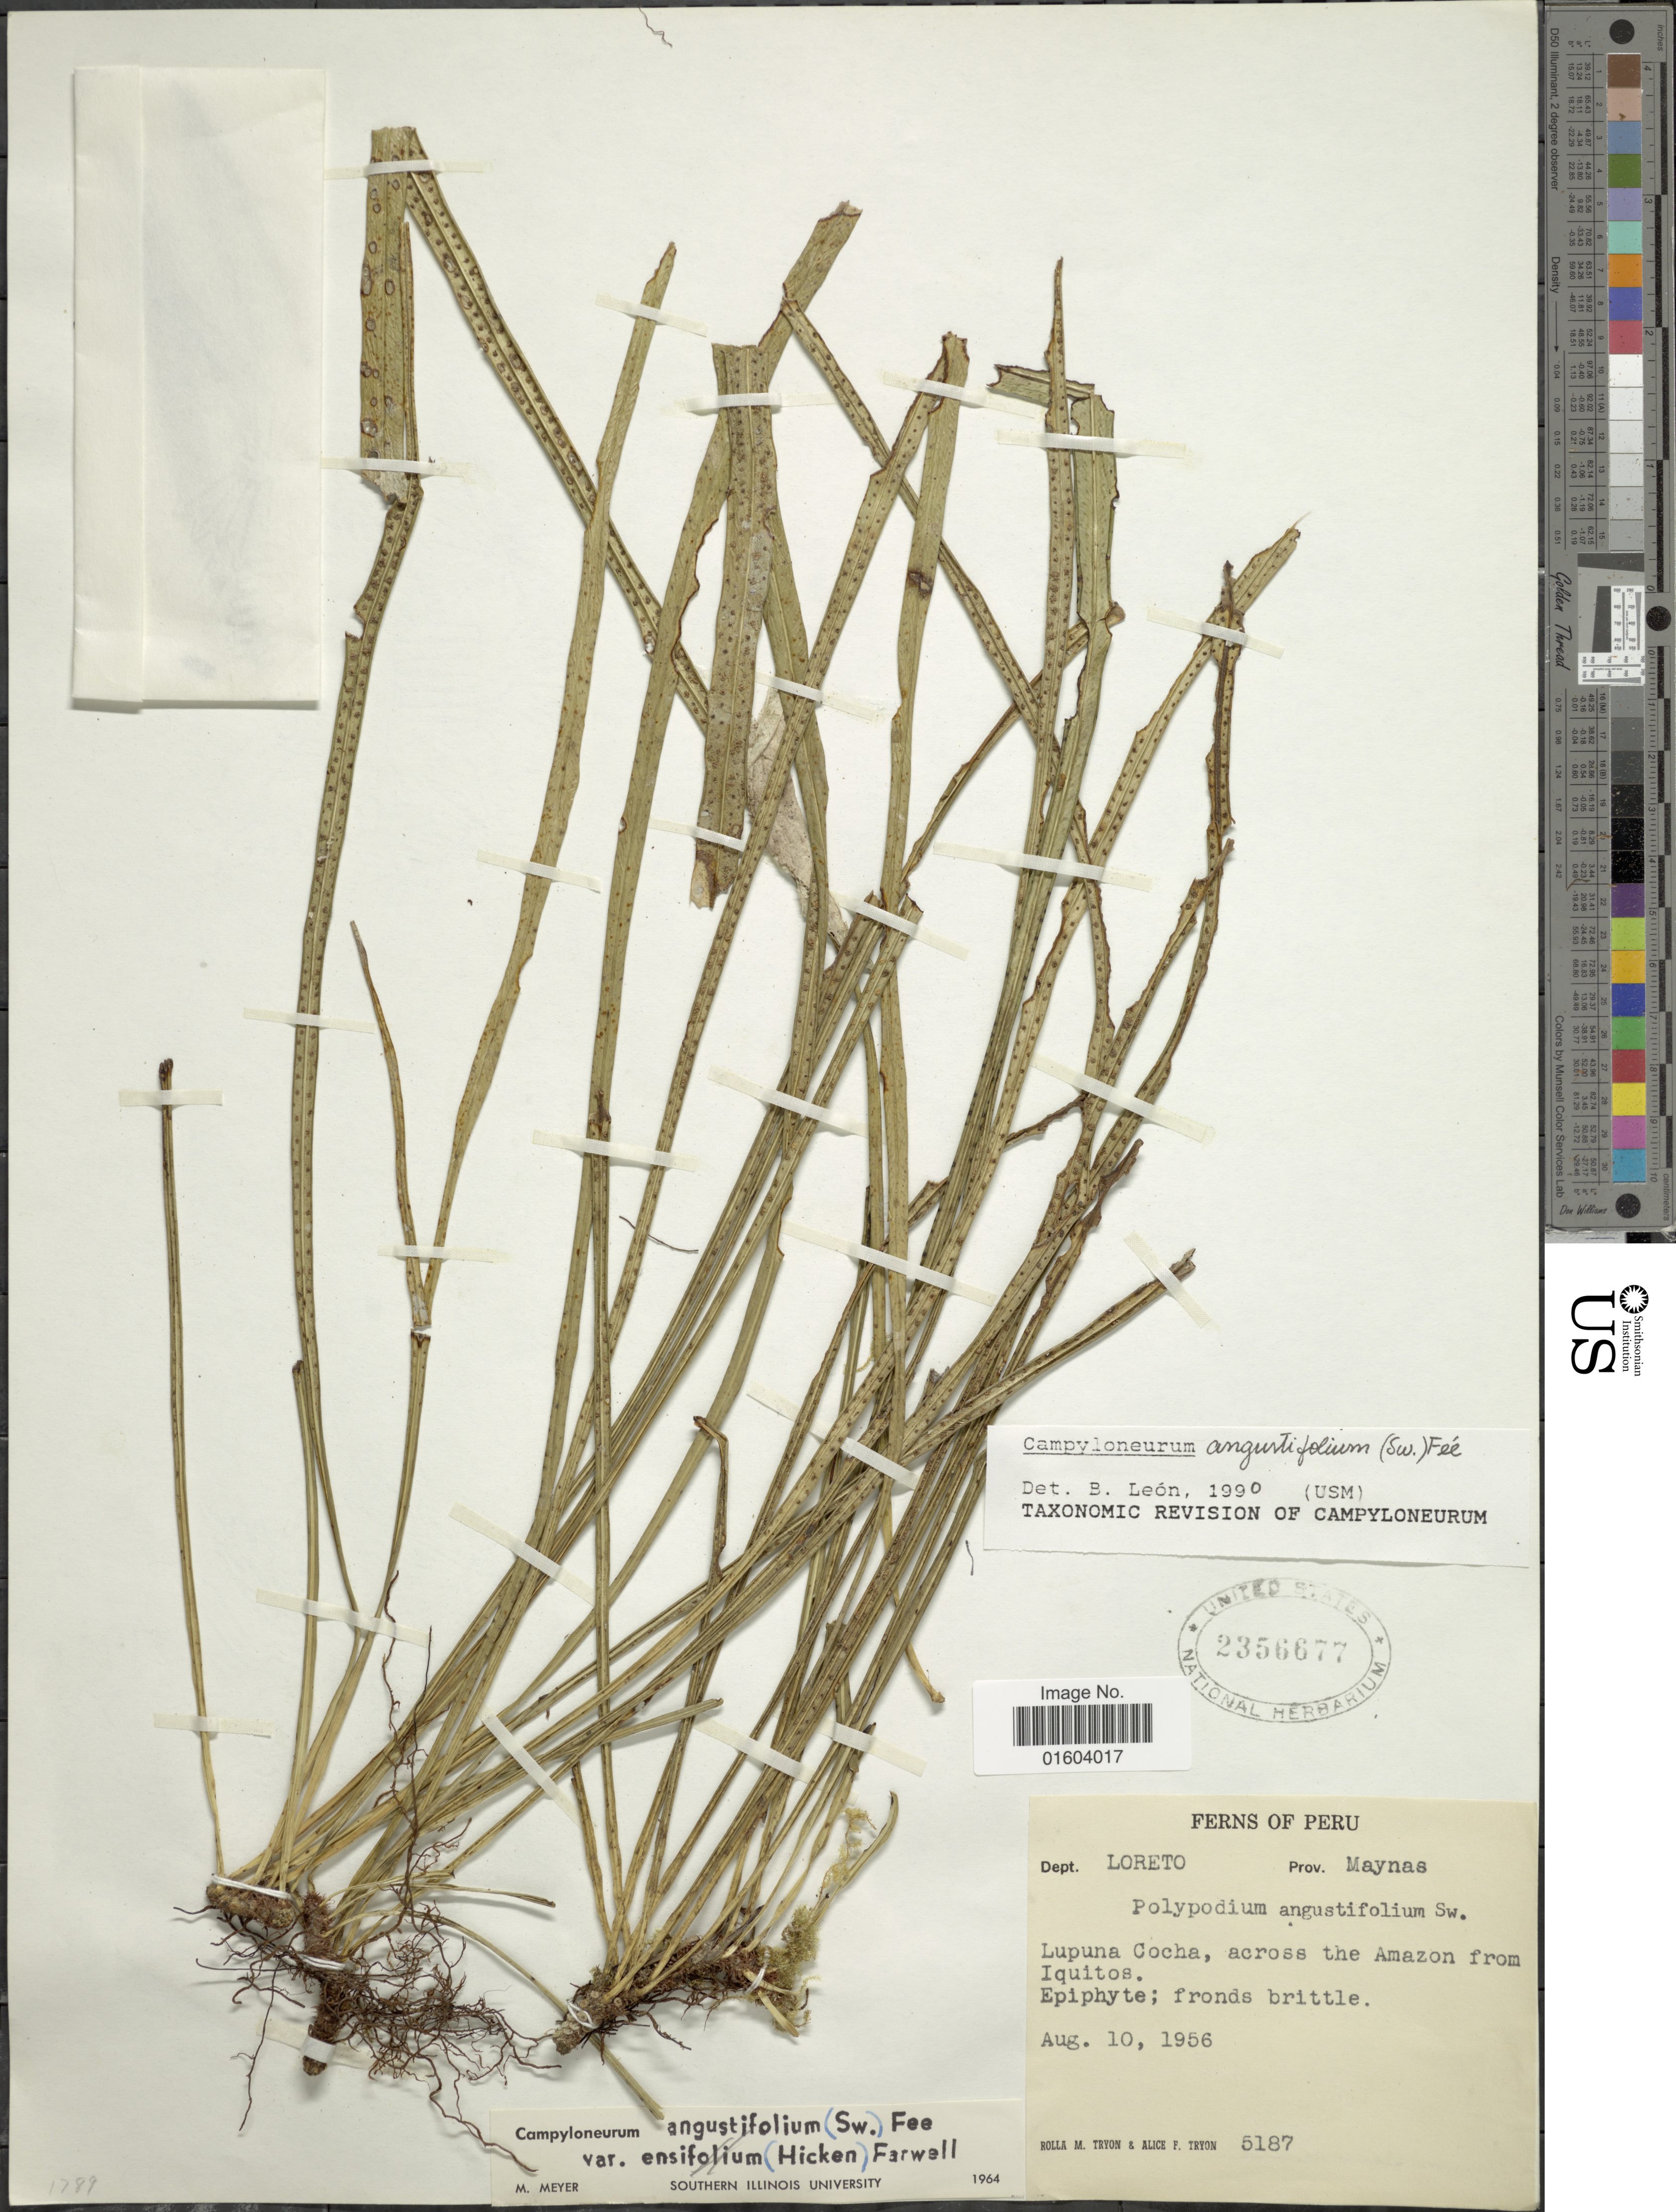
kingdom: Plantae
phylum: Tracheophyta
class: Polypodiopsida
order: Polypodiales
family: Polypodiaceae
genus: Campyloneurum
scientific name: Campyloneurum angustifolium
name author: (Sw.) Fée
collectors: R. M. Tryon & A. F. Tryon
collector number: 5187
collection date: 1956-08-10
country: Peru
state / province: Loreto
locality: Peru, Dept. Loreto, Prov. Maynas. Lupuna Cocha, across the Amazon from Iquitos.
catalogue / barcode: US 2356677